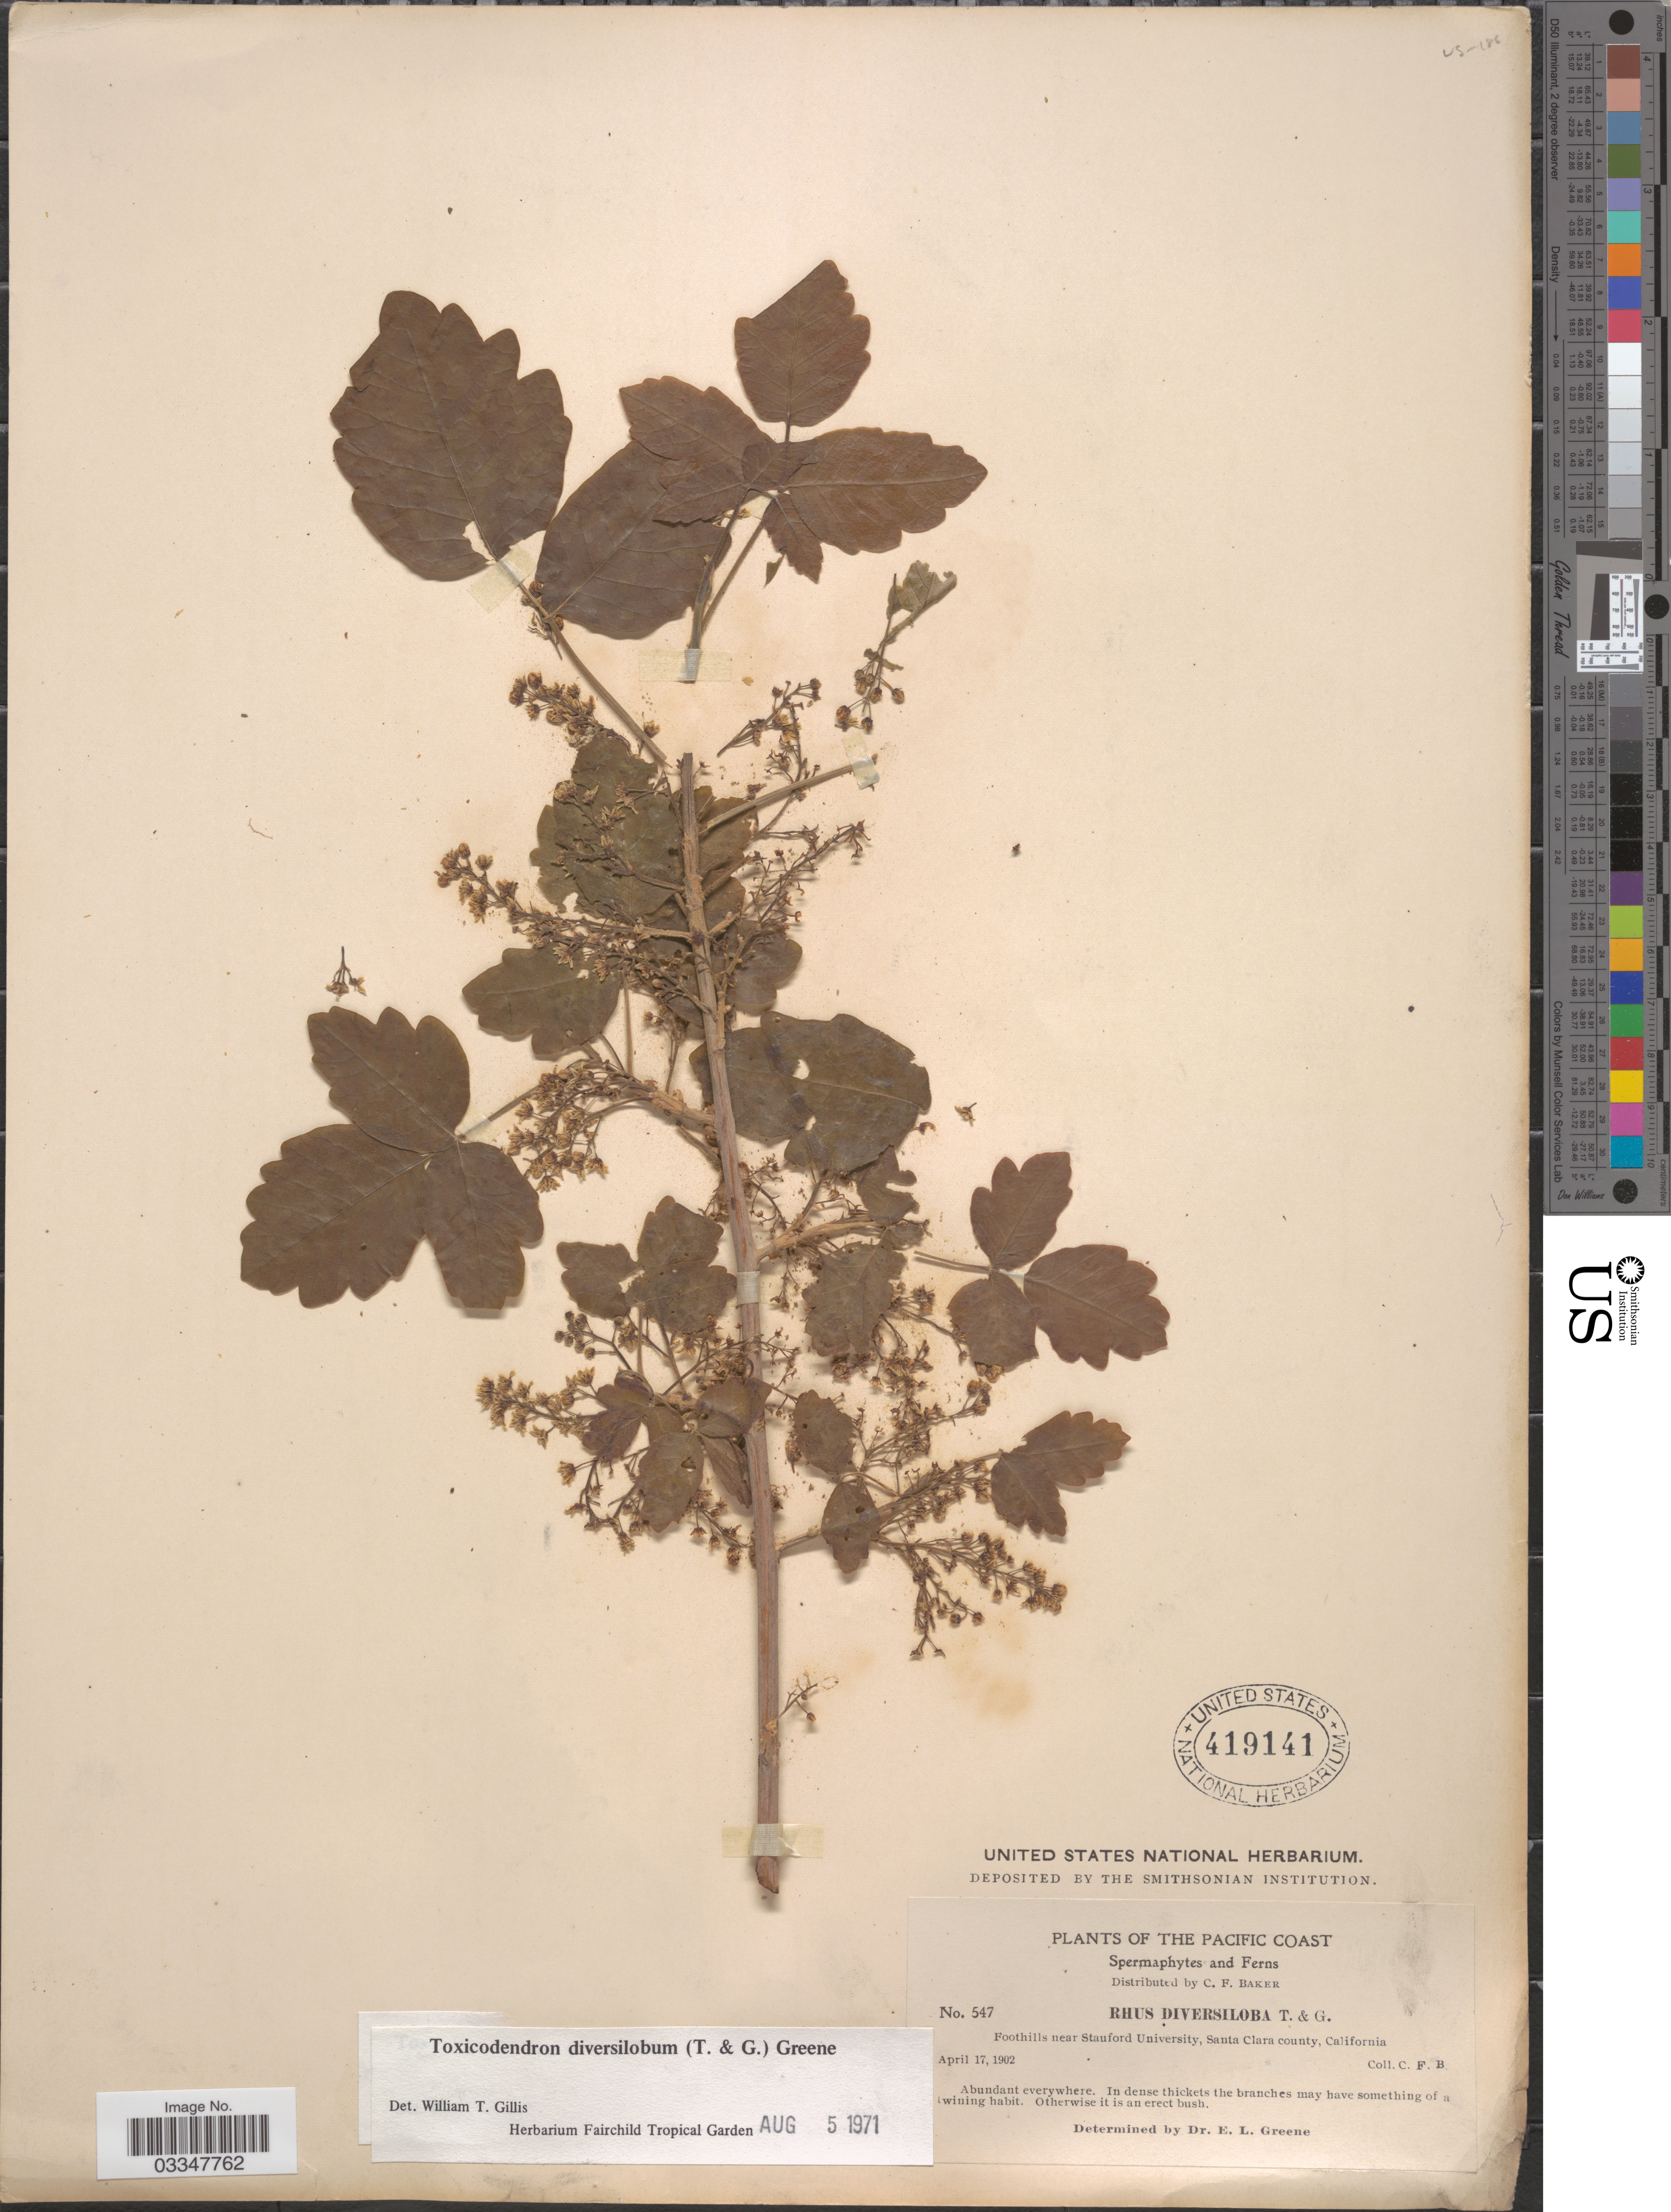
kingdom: Plantae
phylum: Tracheophyta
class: Magnoliopsida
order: Sapindales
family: Anacardiaceae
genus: Toxicodendron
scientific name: Toxicodendron diversilobum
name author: (Torr. & A. Gray) Greene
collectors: C. F. Baker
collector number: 547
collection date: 1902-04-17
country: United States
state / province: California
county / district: Santa Clara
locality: The Pacific Coast. Foothills near Stanford University, Santa Clara county.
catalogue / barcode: US 419141